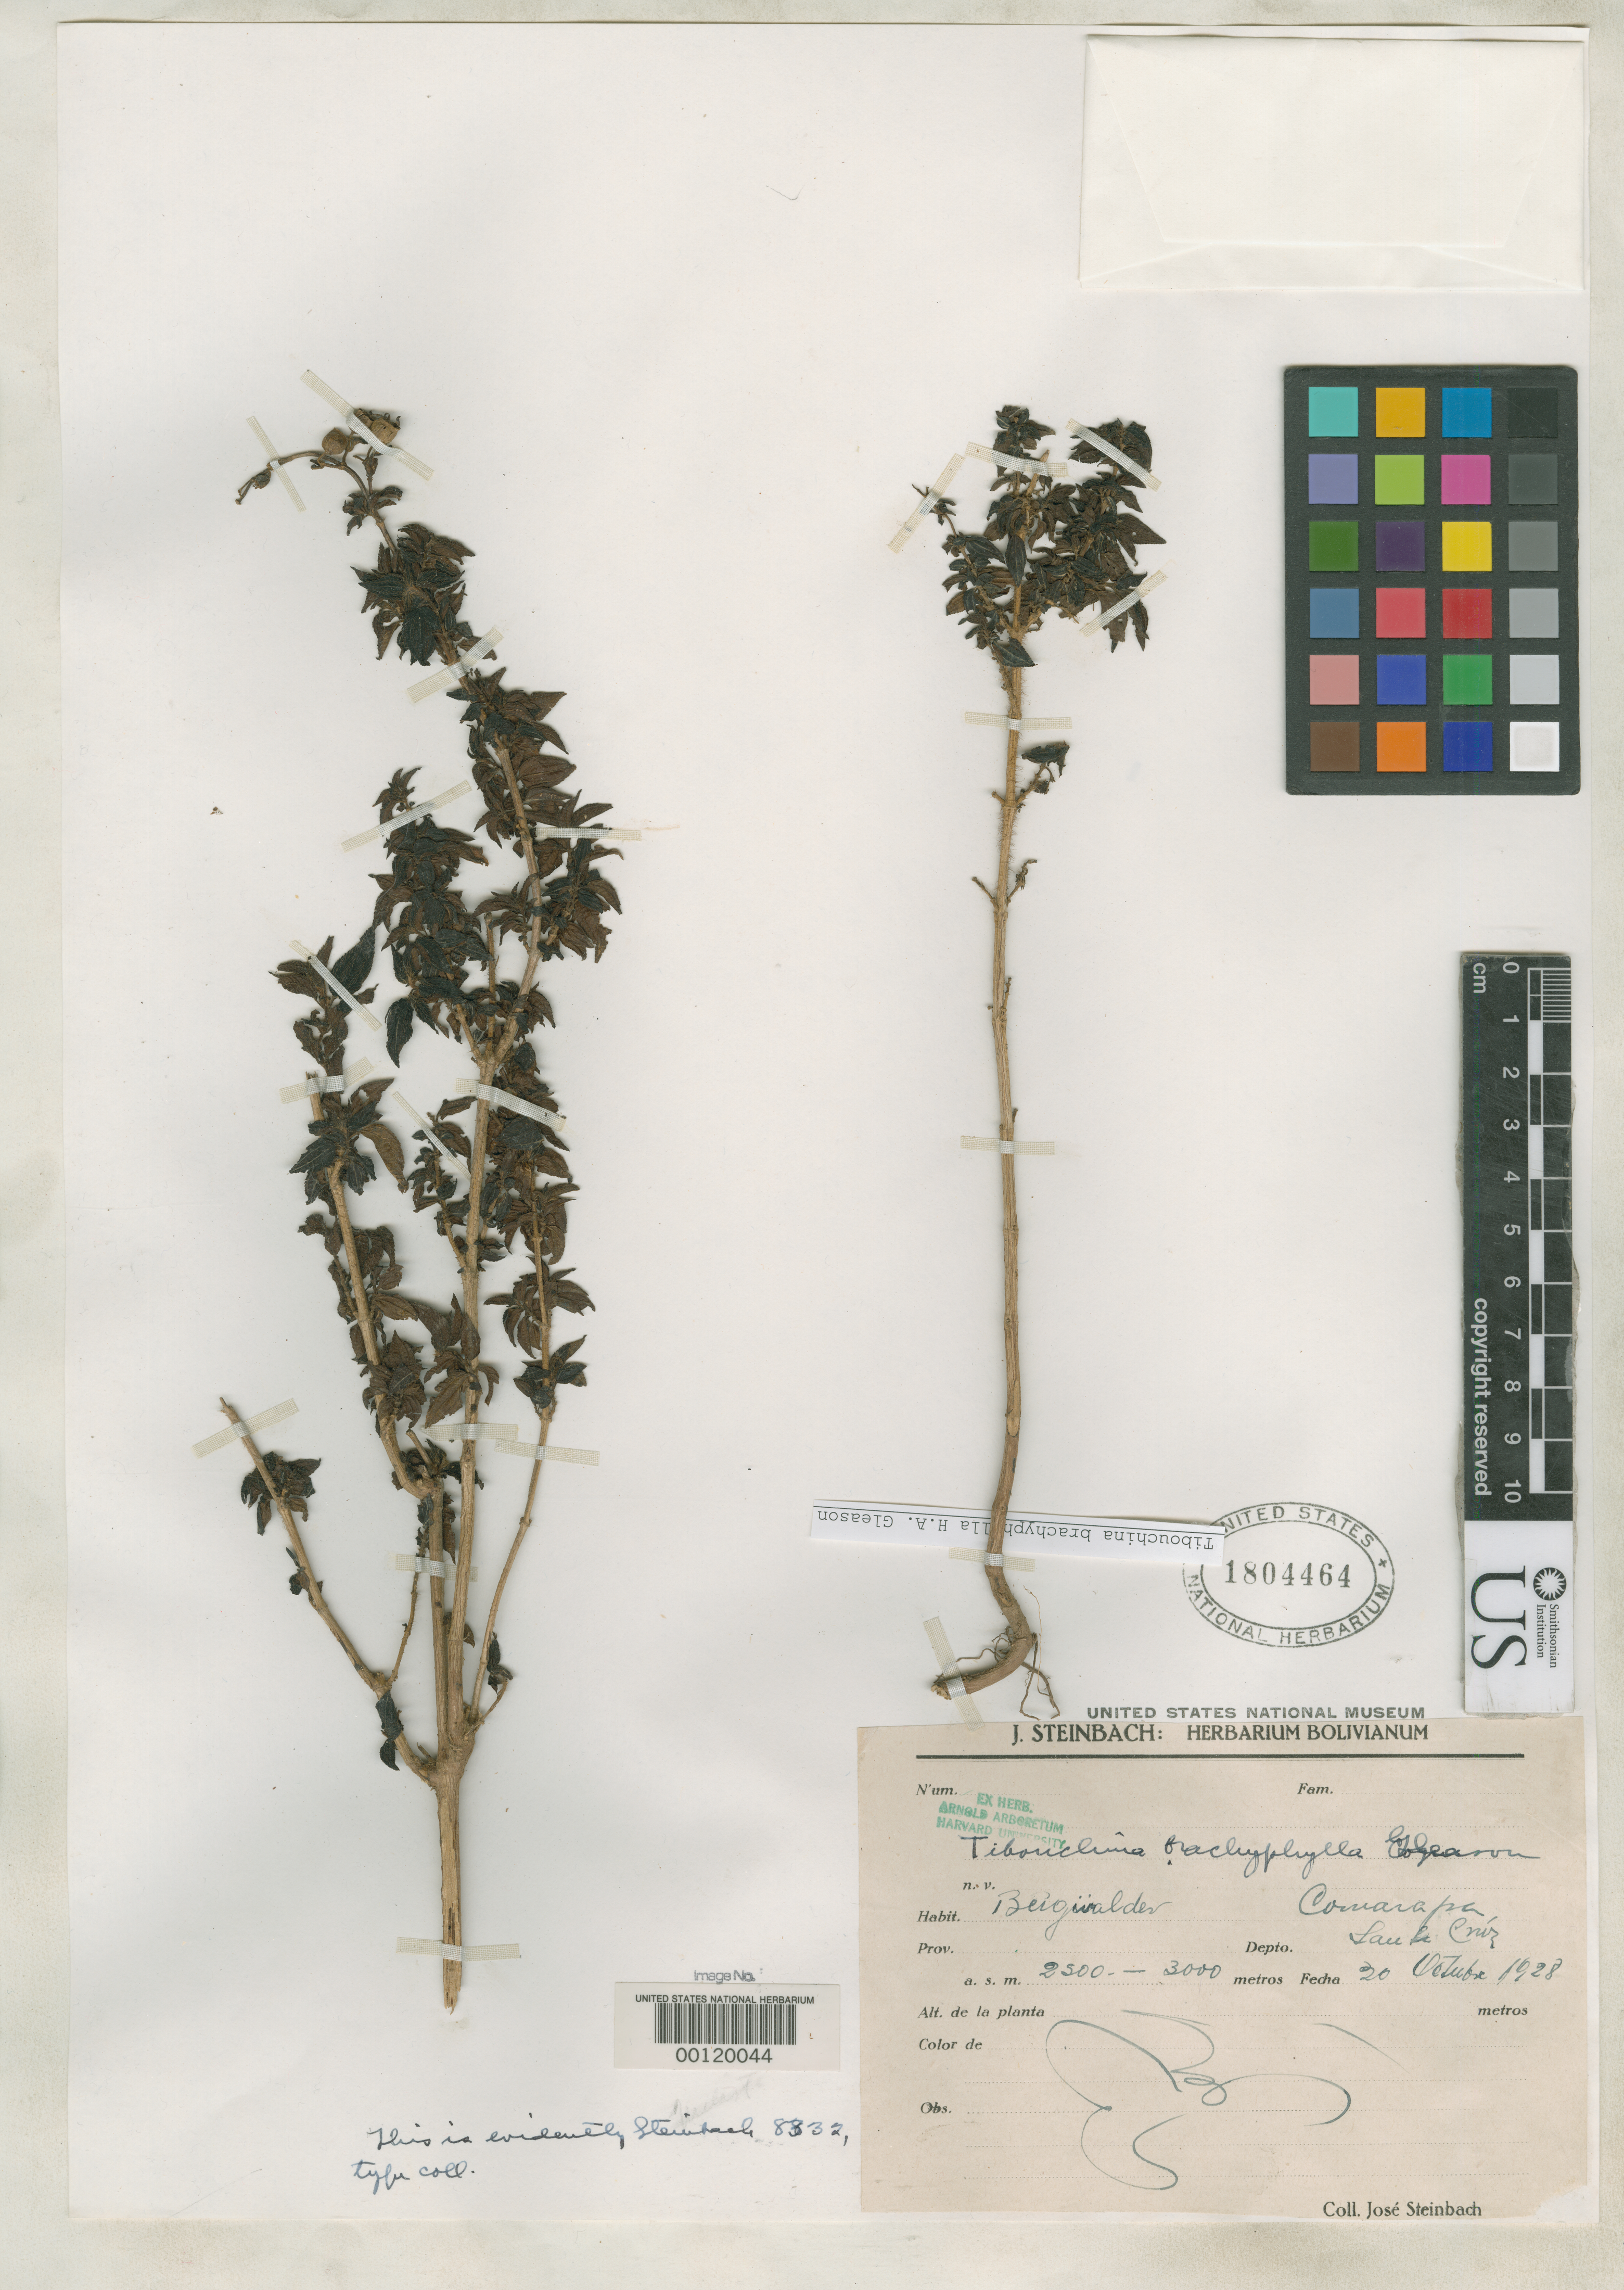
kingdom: Plantae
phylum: Tracheophyta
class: Magnoliopsida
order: Myrtales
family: Melastomataceae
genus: Tibouchina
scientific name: Tibouchina brachyphylla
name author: Gleason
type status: Isotype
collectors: J. Steinbach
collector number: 8332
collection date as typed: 20 Oct 1928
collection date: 1928-10-20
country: Bolivia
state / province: Santa Cruz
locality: Comarapa.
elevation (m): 2500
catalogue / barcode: US 1804464